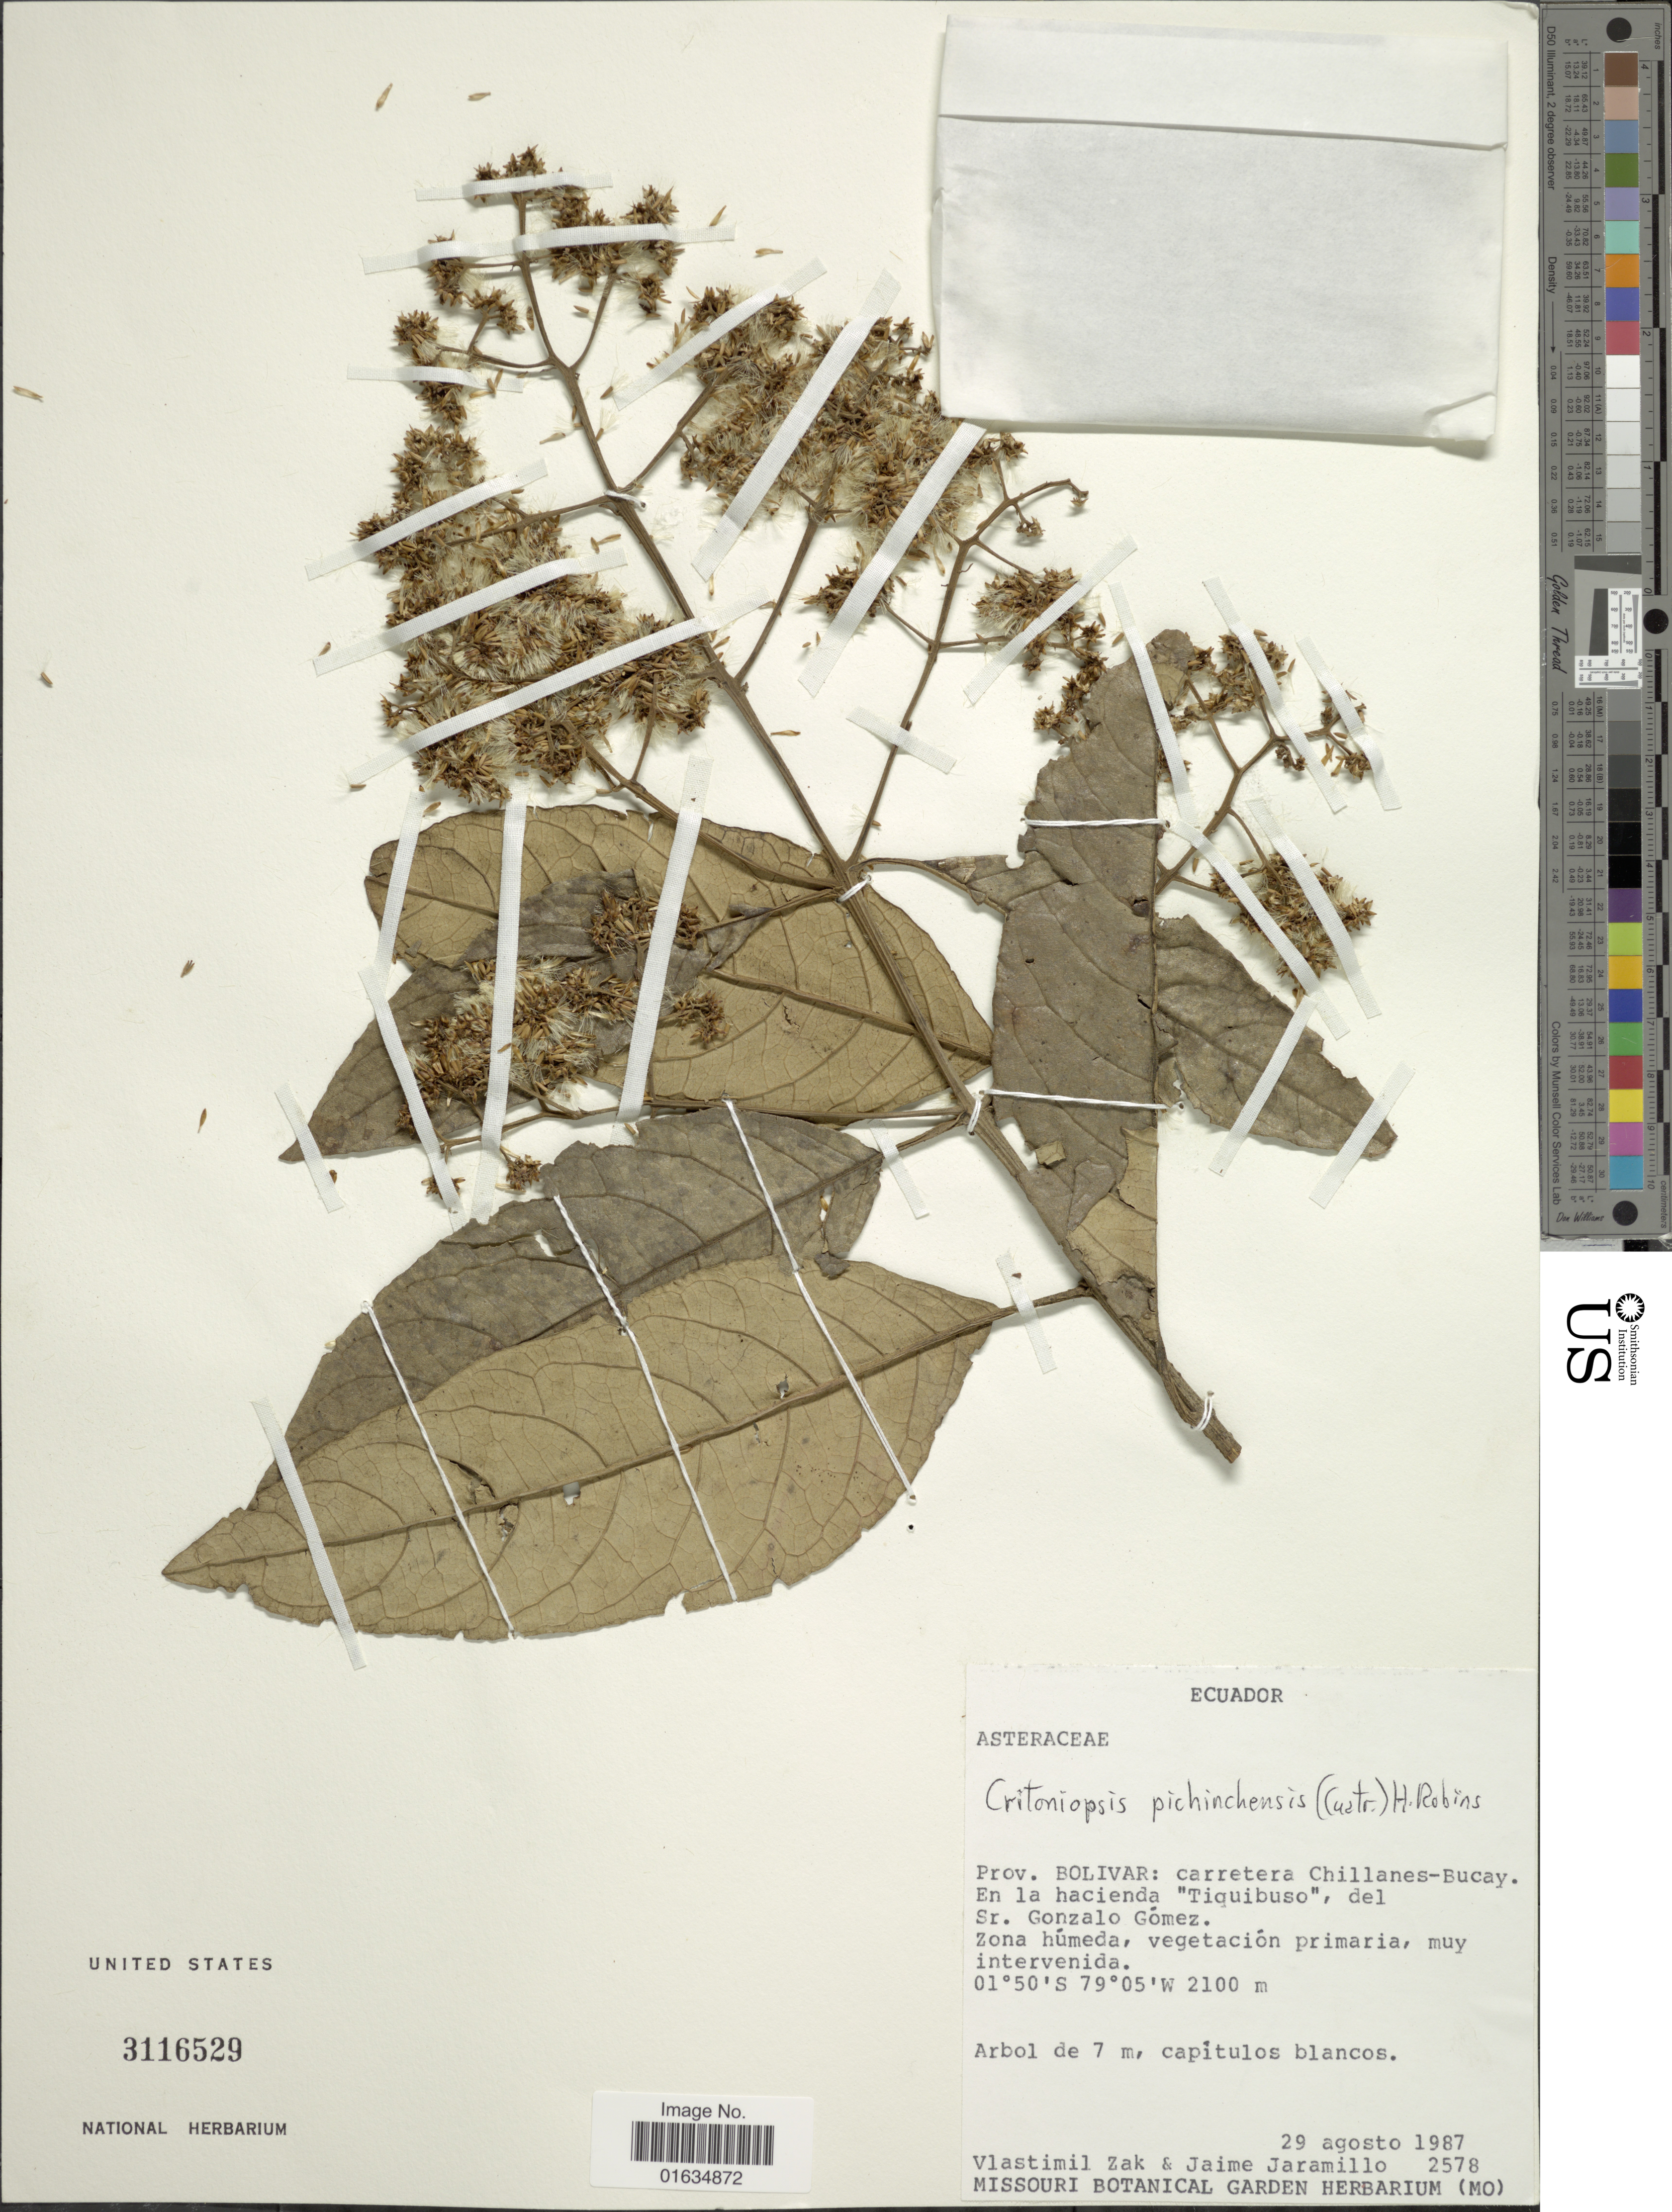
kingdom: Plantae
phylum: Tracheophyta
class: Magnoliopsida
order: Asterales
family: Asteraceae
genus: Critoniopsis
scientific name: Critoniopsis sodiroi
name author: (Hieron. ex Sodiro) H. Rob.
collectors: V. Zak & J. Jaramillo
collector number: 2578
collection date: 1987-08-29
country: Ecuador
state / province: Bolívar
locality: Prov. Bolivar, carretera Chillanes-Bucay, en la hacienda Tiquibuso del Sr. Gonzalo Gomez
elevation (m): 2100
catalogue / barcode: US 3116529